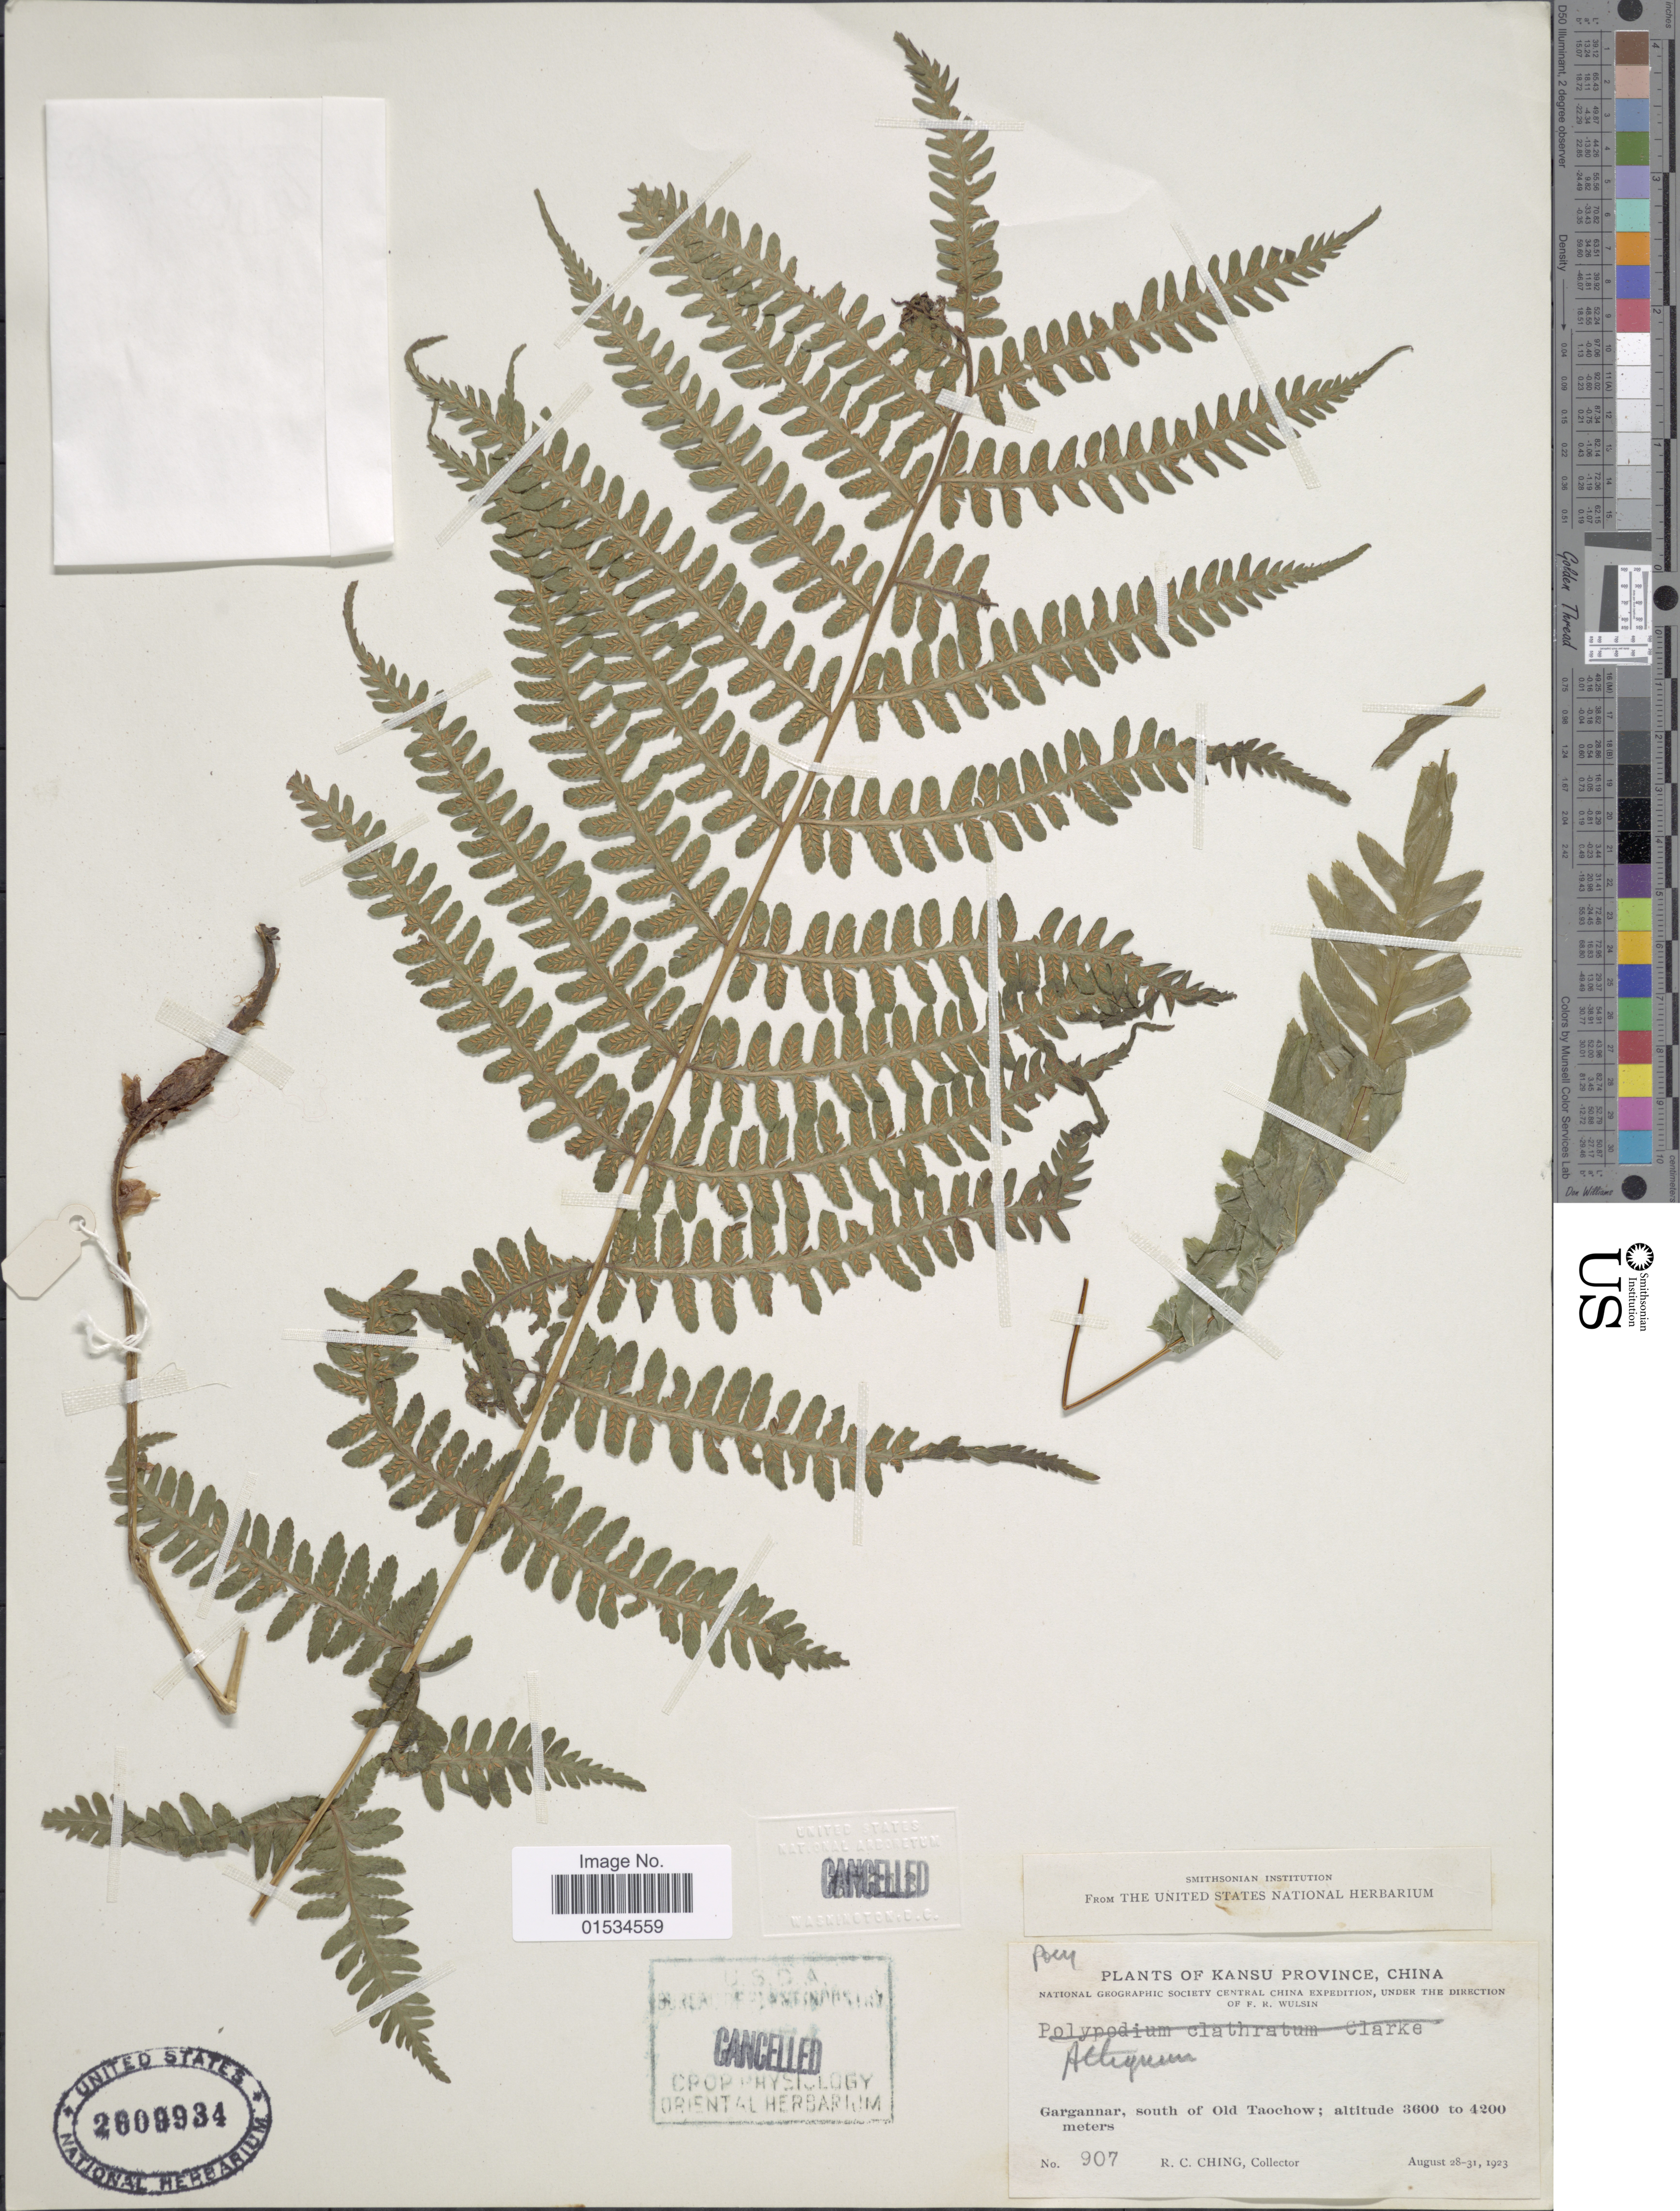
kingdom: Plantae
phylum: Tracheophyta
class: Polypodiopsida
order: Polypodiales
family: Athyriaceae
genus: Diplazium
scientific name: Diplazium sp.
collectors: R. C. Ching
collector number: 907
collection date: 1923-08-28/1923-08-31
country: China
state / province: Gansu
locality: Kansu Province,Gargannar, south of Old Taochow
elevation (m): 3600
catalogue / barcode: US 2609934